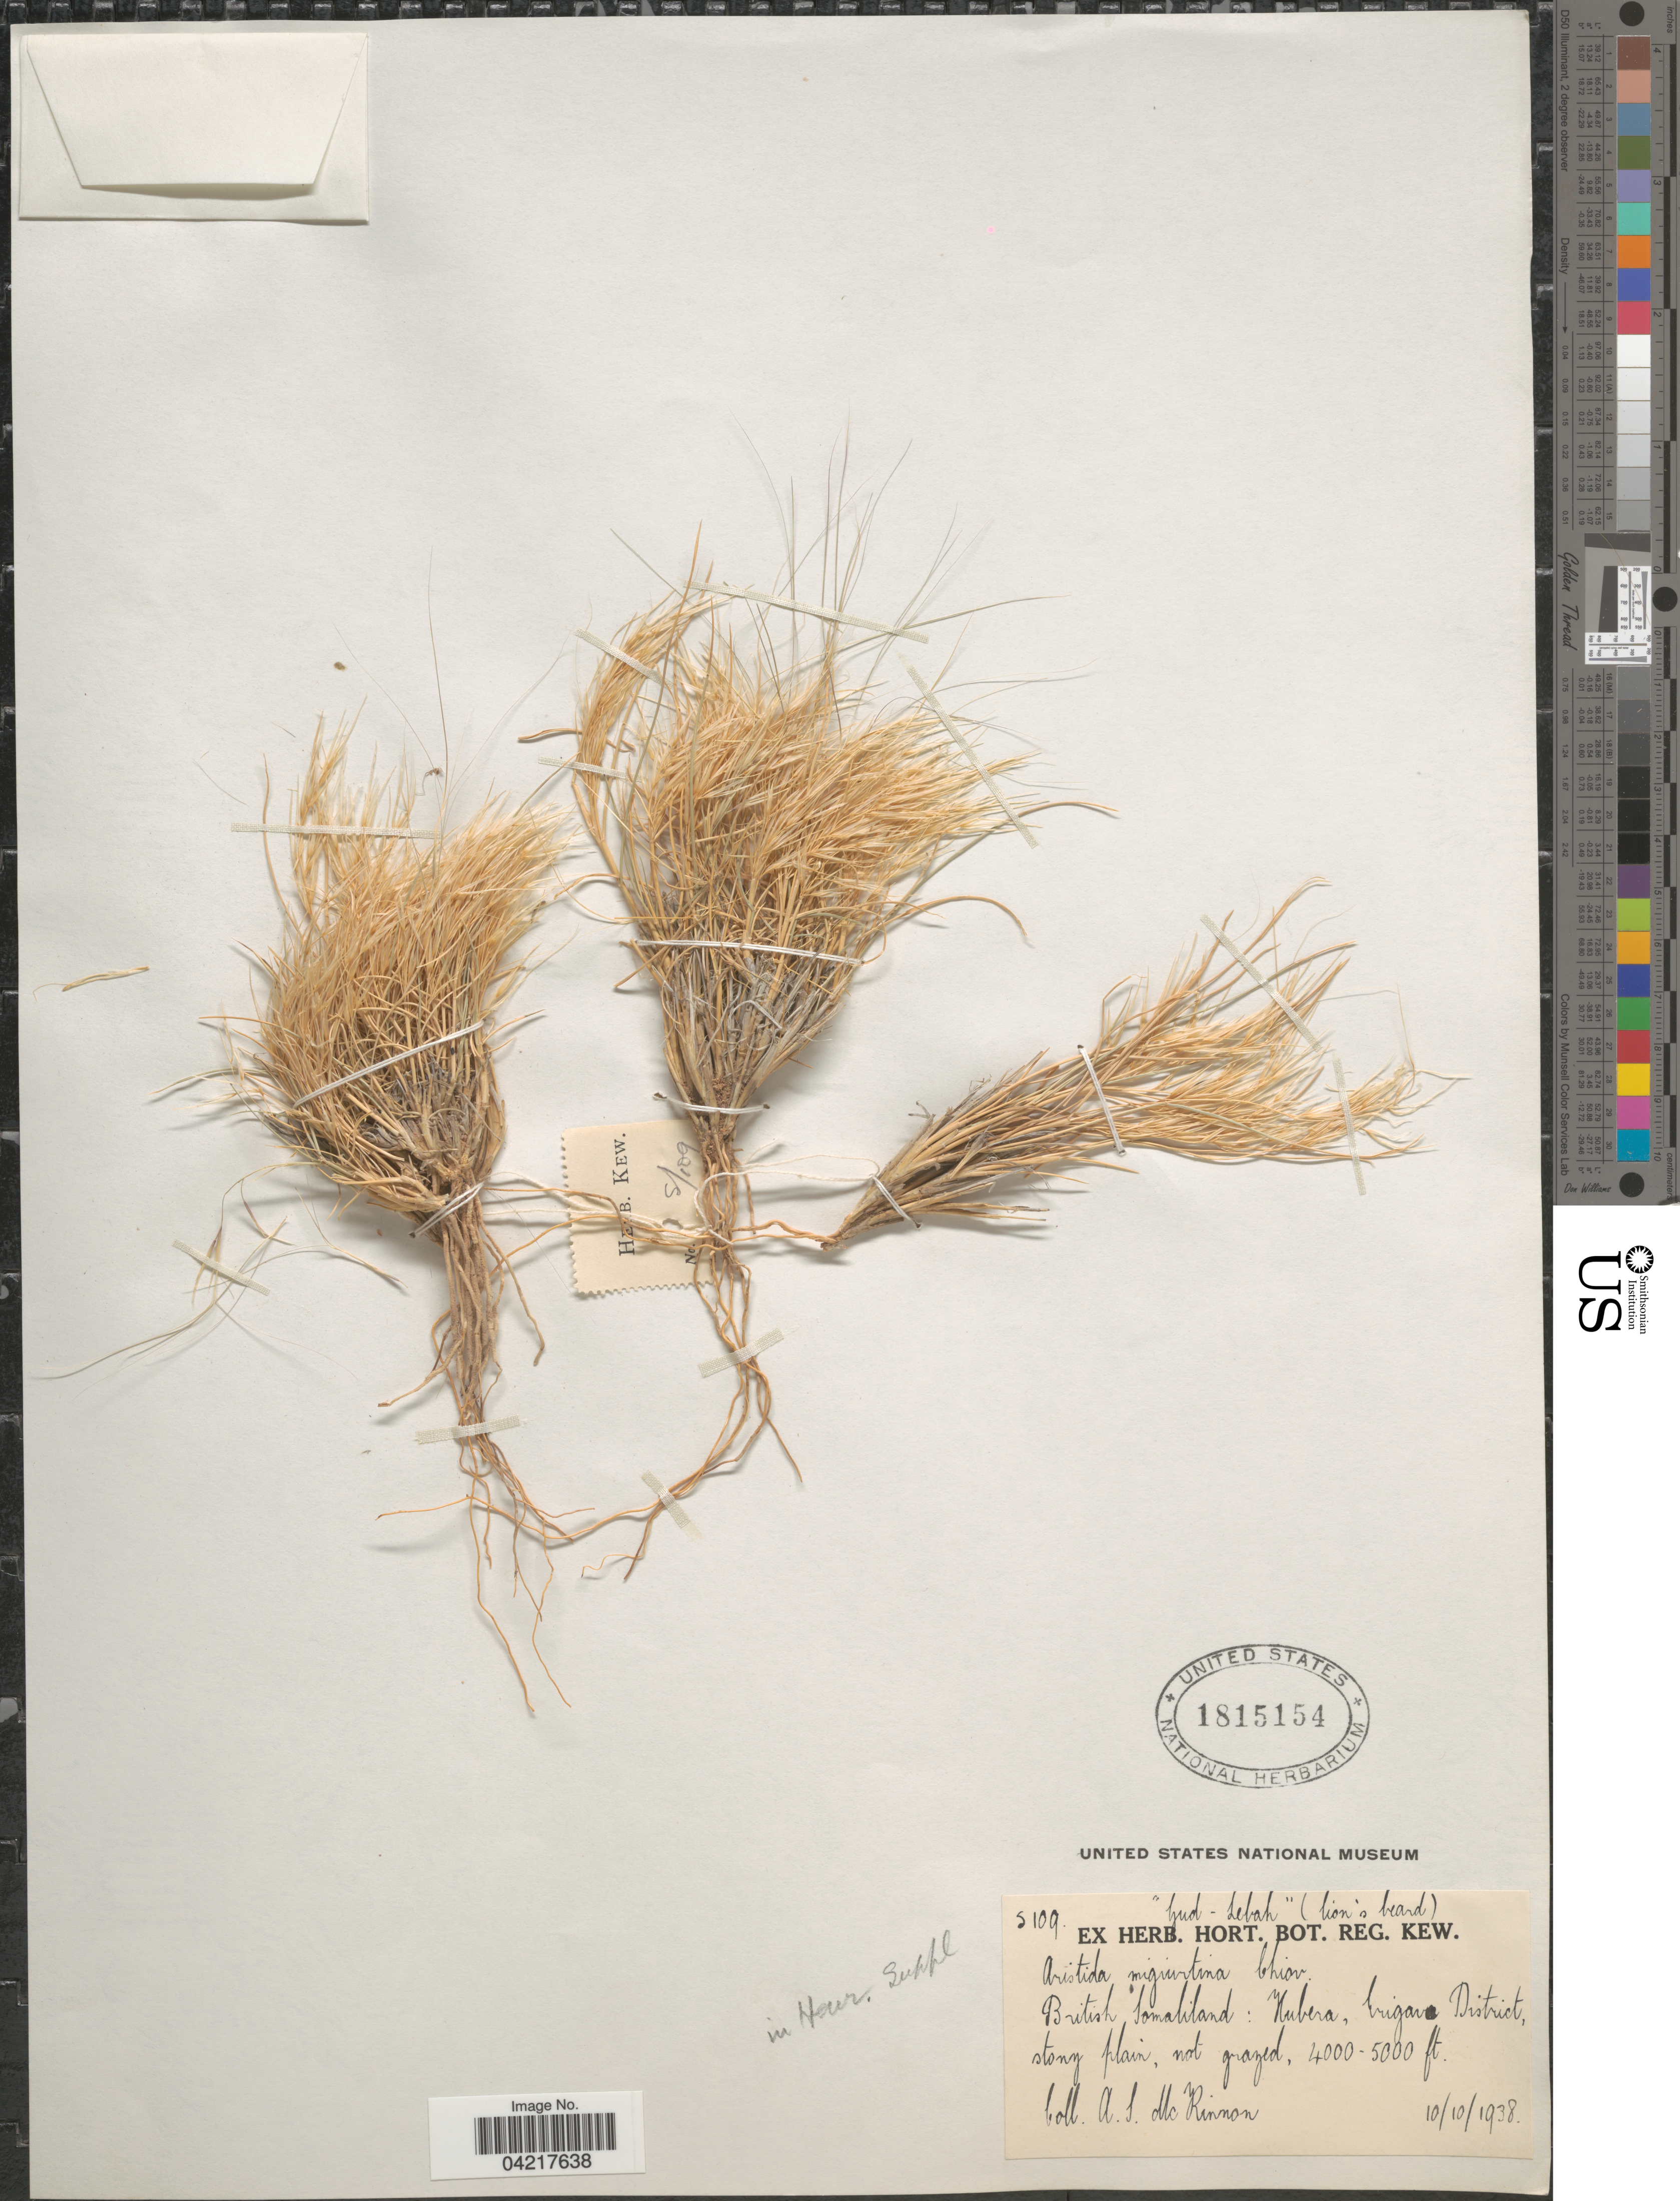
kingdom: Plantae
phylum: Tracheophyta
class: Liliopsida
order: Poales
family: Poaceae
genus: Aristida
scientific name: Aristida migiurtina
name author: Chiov.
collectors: A. Mckinnon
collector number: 5109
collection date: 1938-10-10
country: Somalia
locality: British Somaliland: Hubera, Erigavo District, stony plain.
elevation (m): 1219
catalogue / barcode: US 1815154